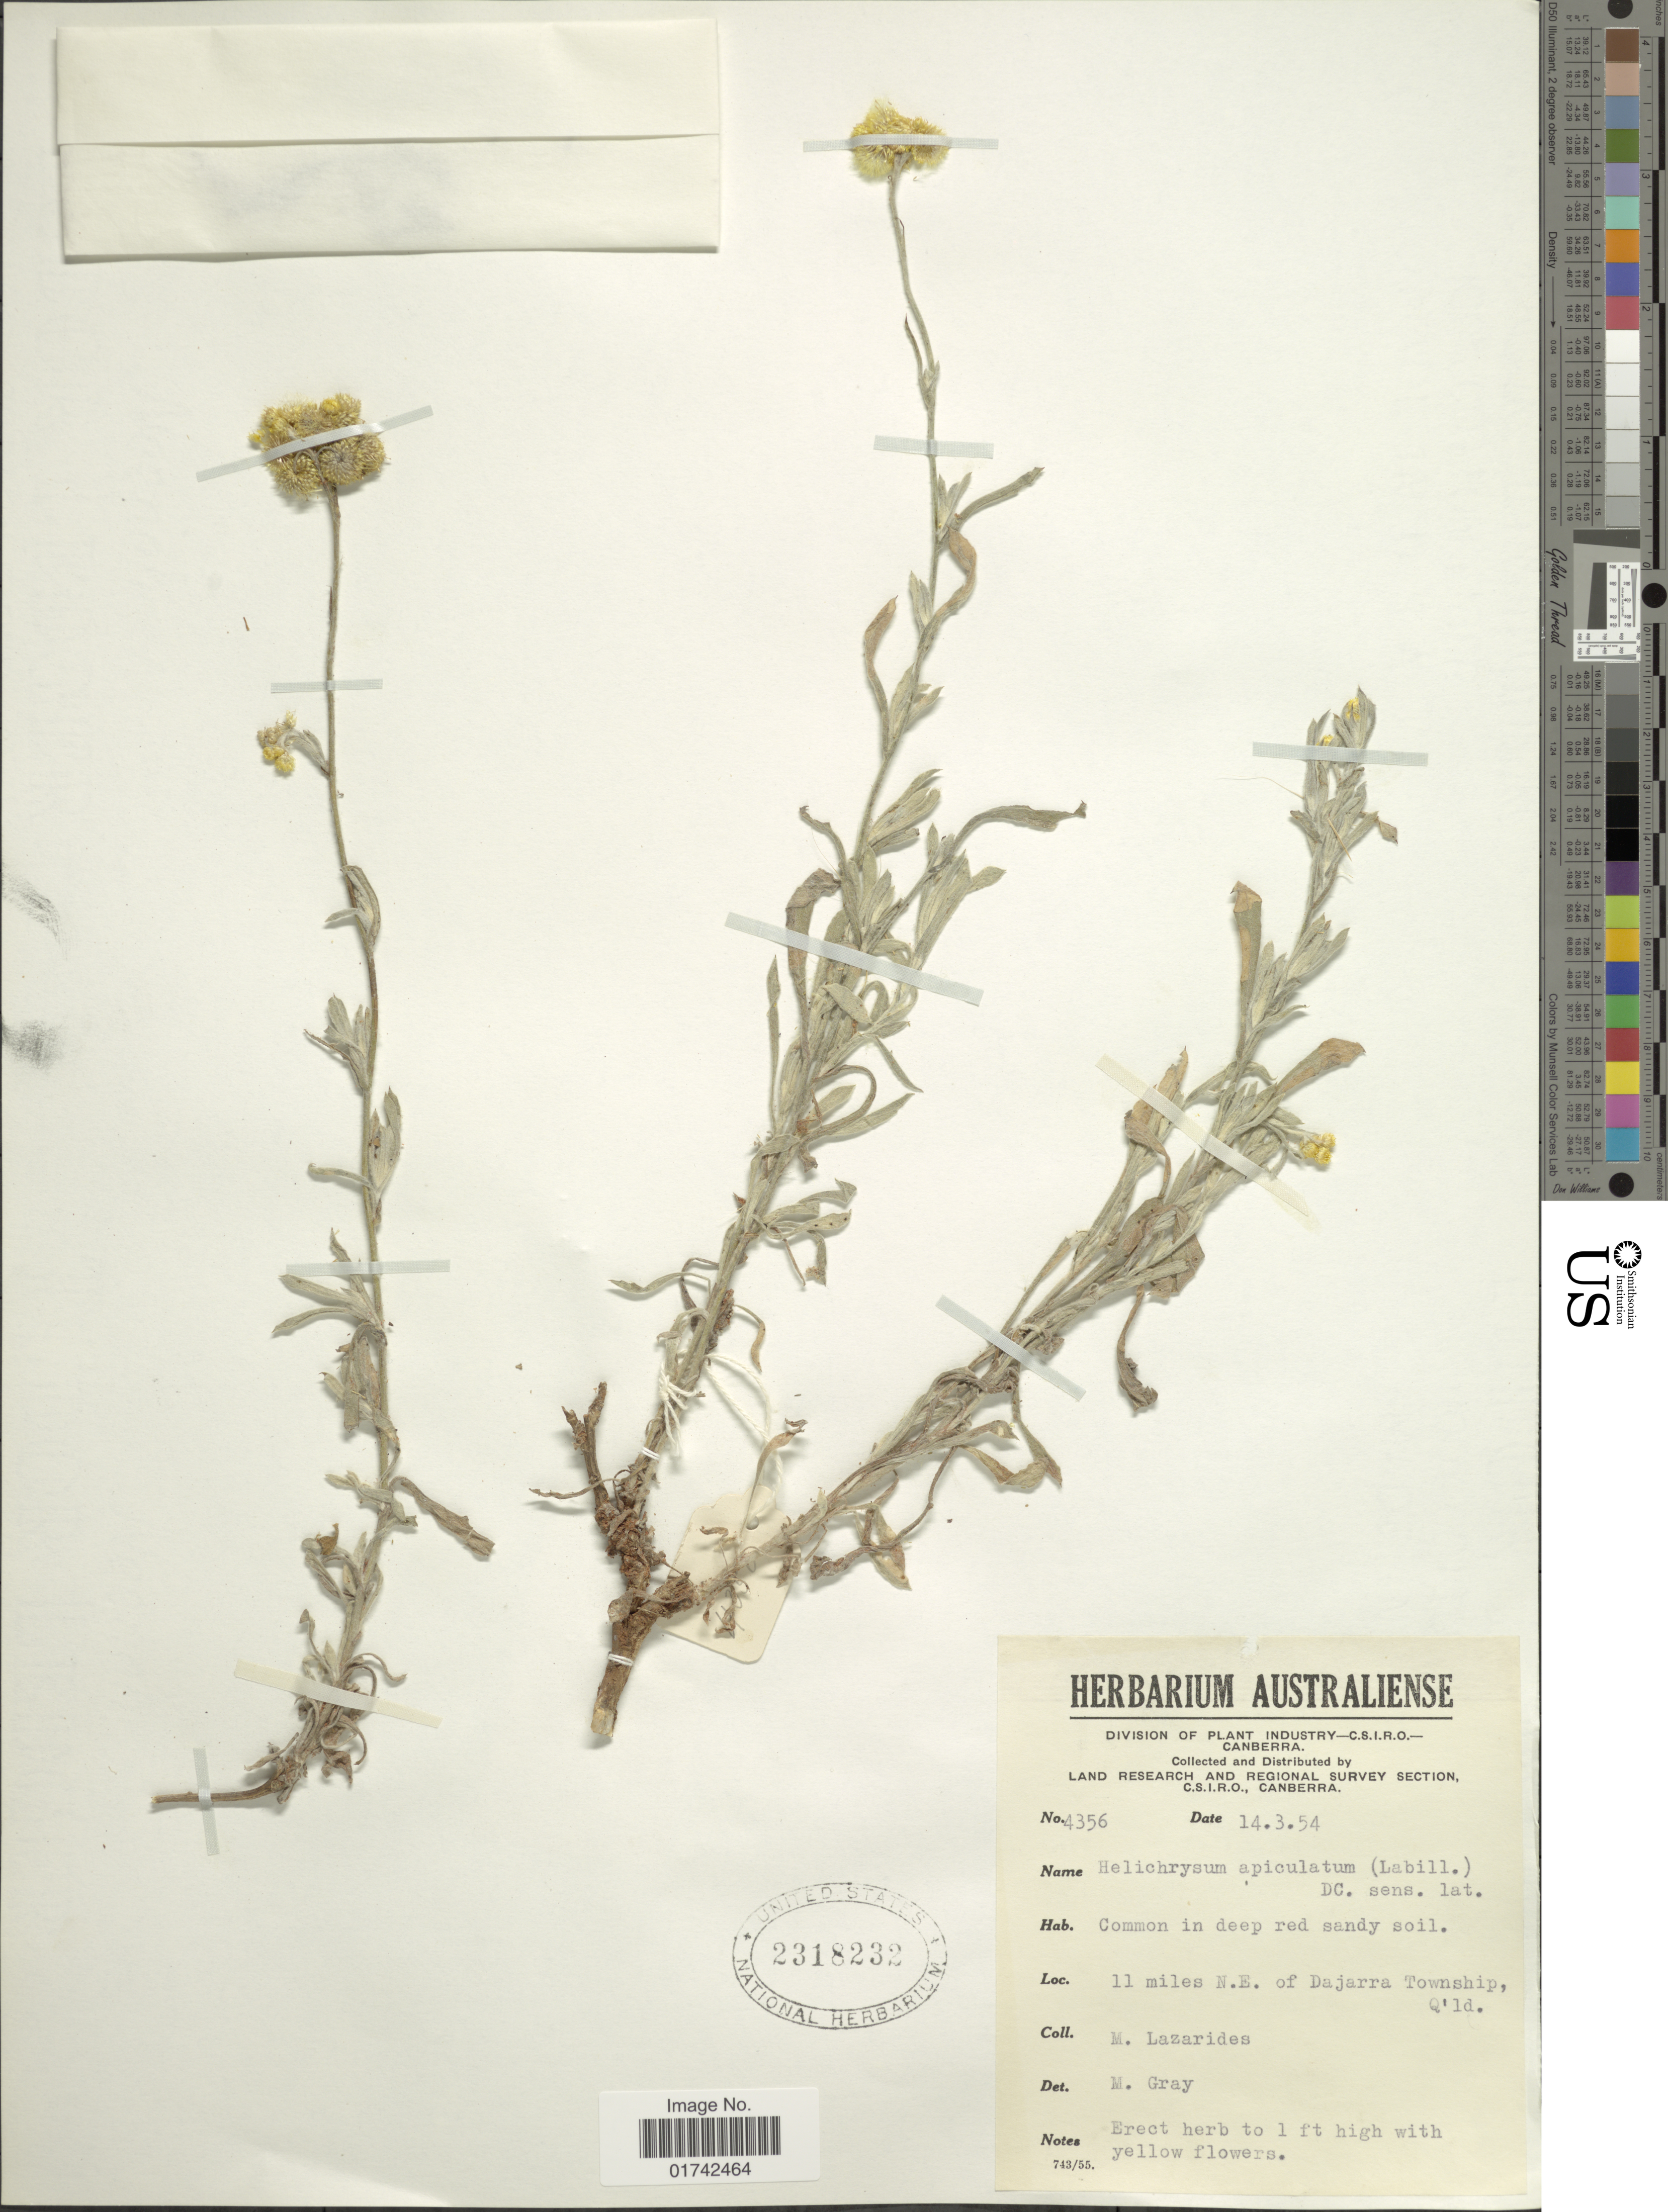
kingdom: Plantae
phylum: Tracheophyta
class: Magnoliopsida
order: Asterales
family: Asteraceae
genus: Helichrysum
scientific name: Helichrysum apiculatum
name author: (Labill.) D. Don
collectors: M. Lazarides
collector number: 4356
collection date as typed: Transcribed d/m/y: 14/3/54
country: Australia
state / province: Queensland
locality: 11 miles N. E. of Dajarra Township,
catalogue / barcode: US 2318232